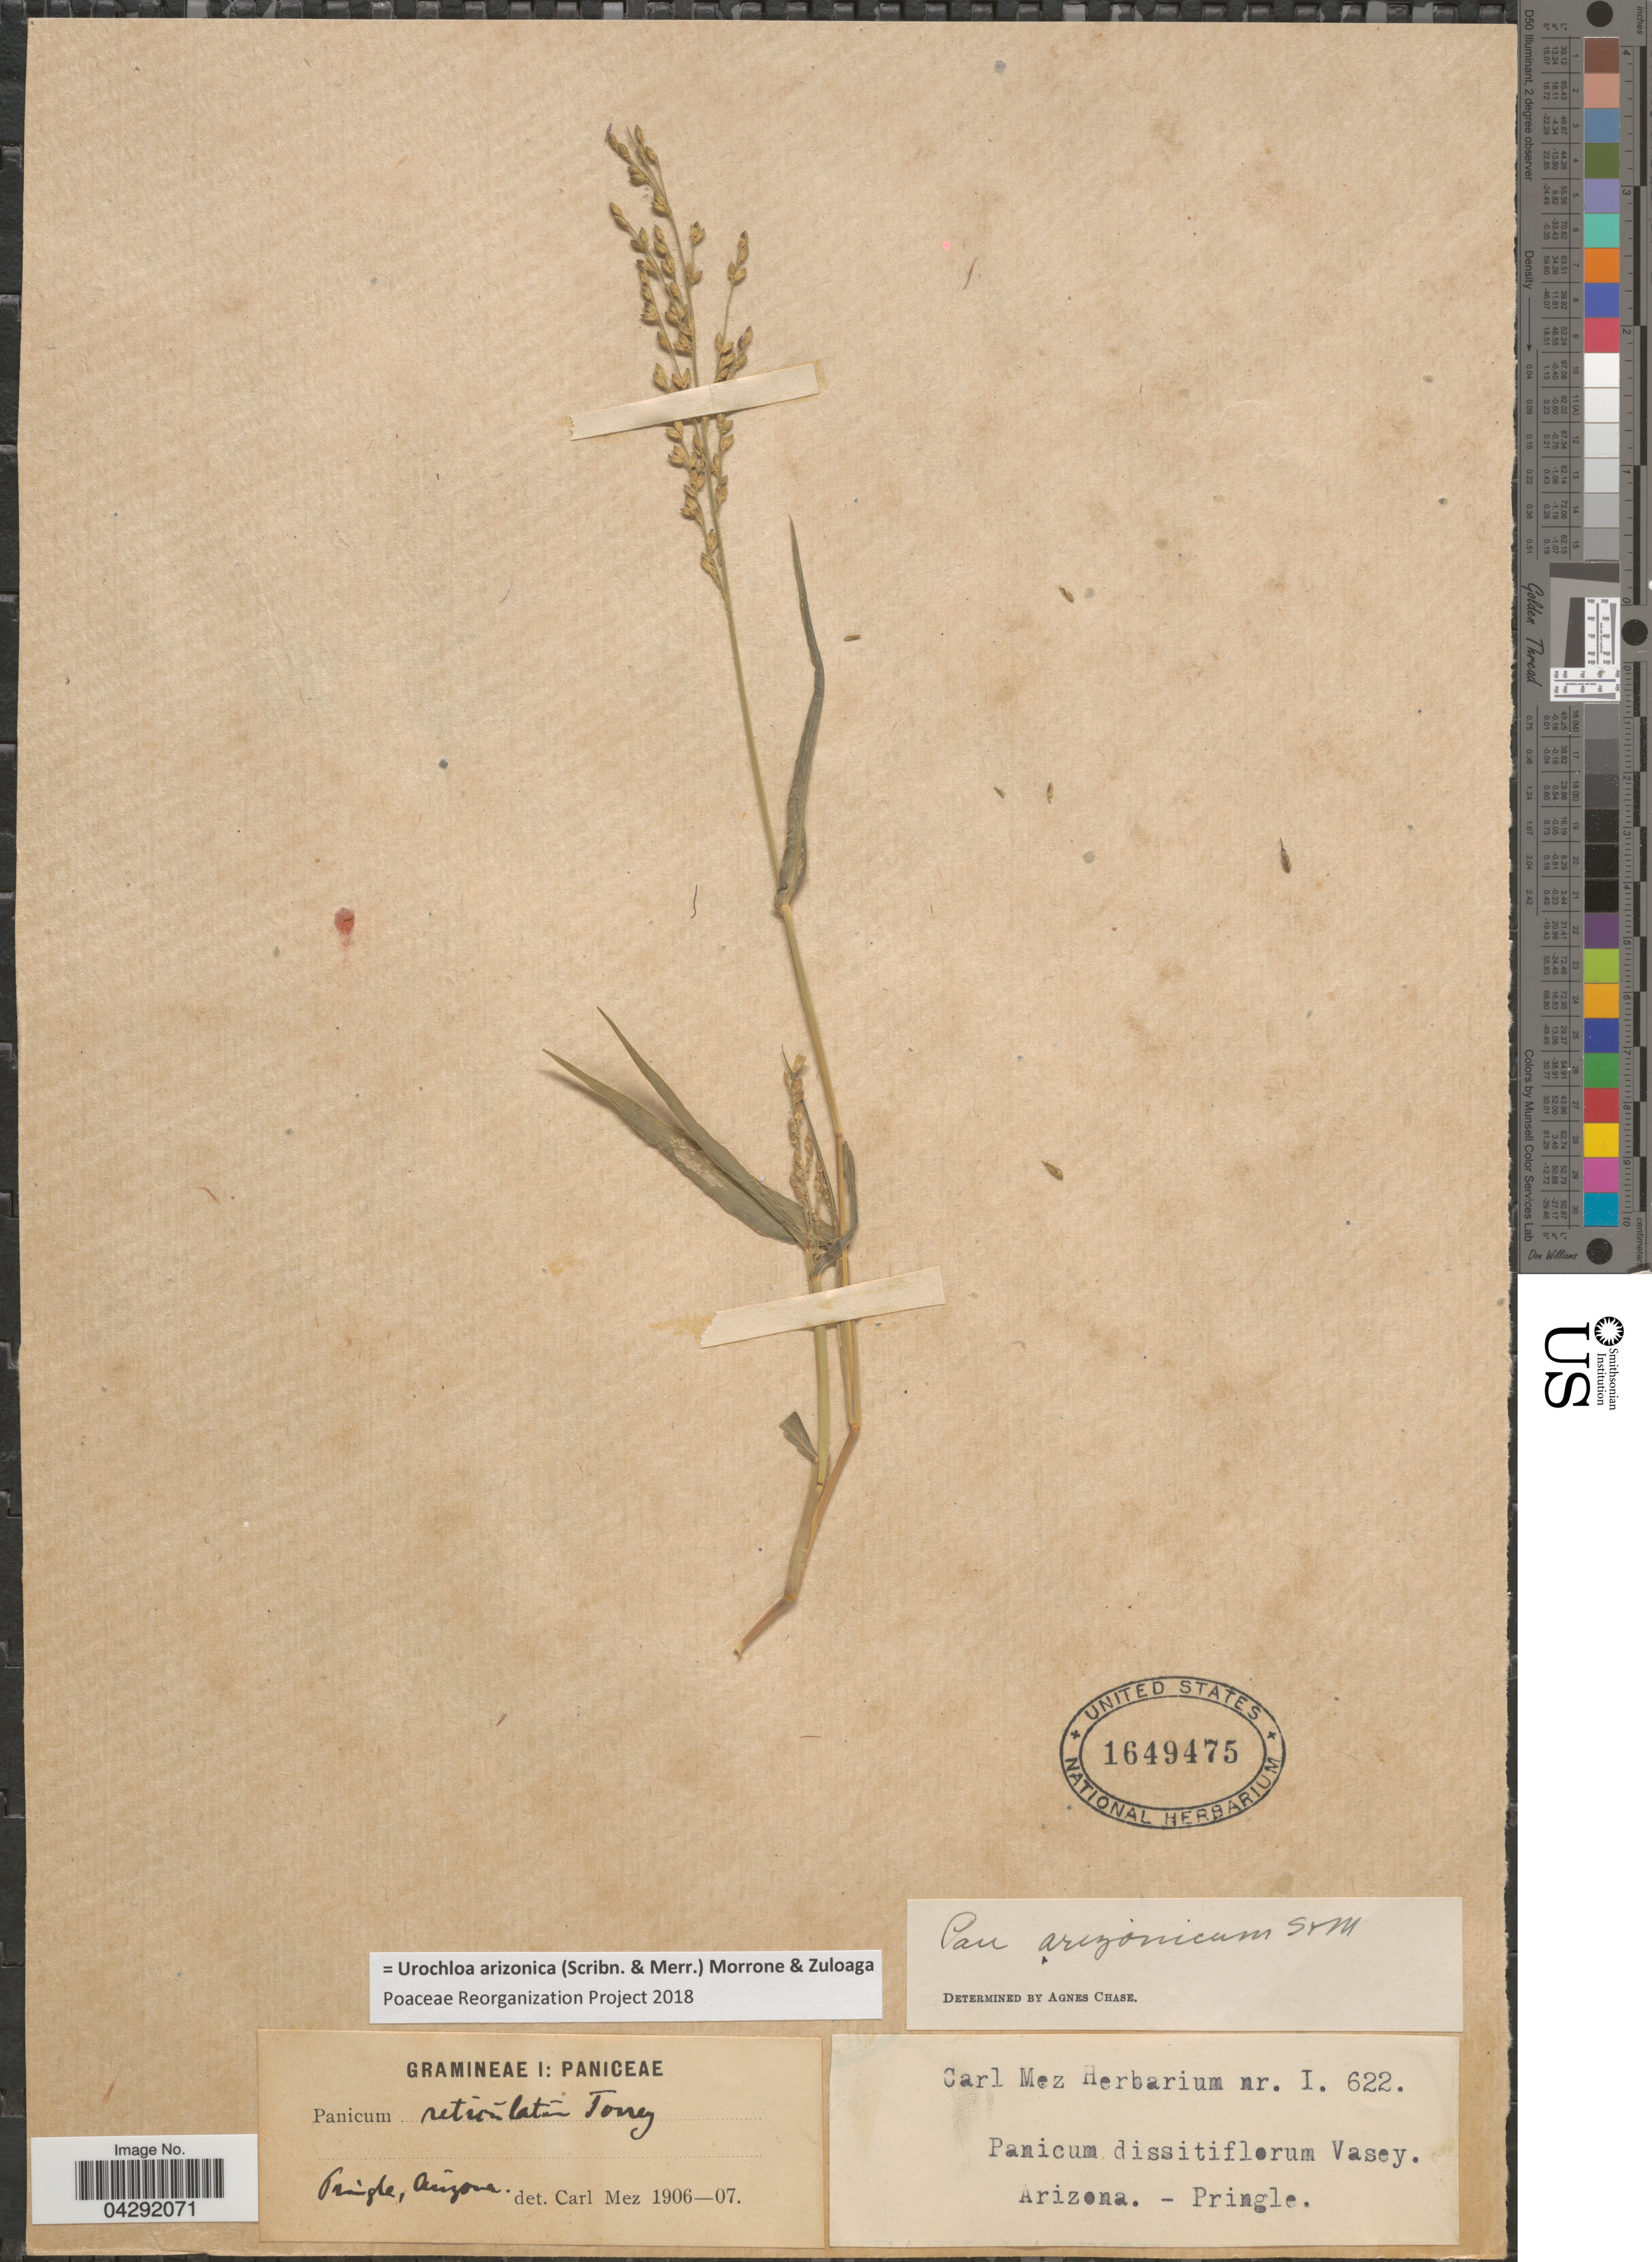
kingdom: Plantae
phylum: Tracheophyta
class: Liliopsida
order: Poales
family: Poaceae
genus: Urochloa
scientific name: Urochloa arizonica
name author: (Scribn. & Merr.) Morrone & Zuloaga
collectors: -- Pringle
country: United States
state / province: Arizona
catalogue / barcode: US 1649475